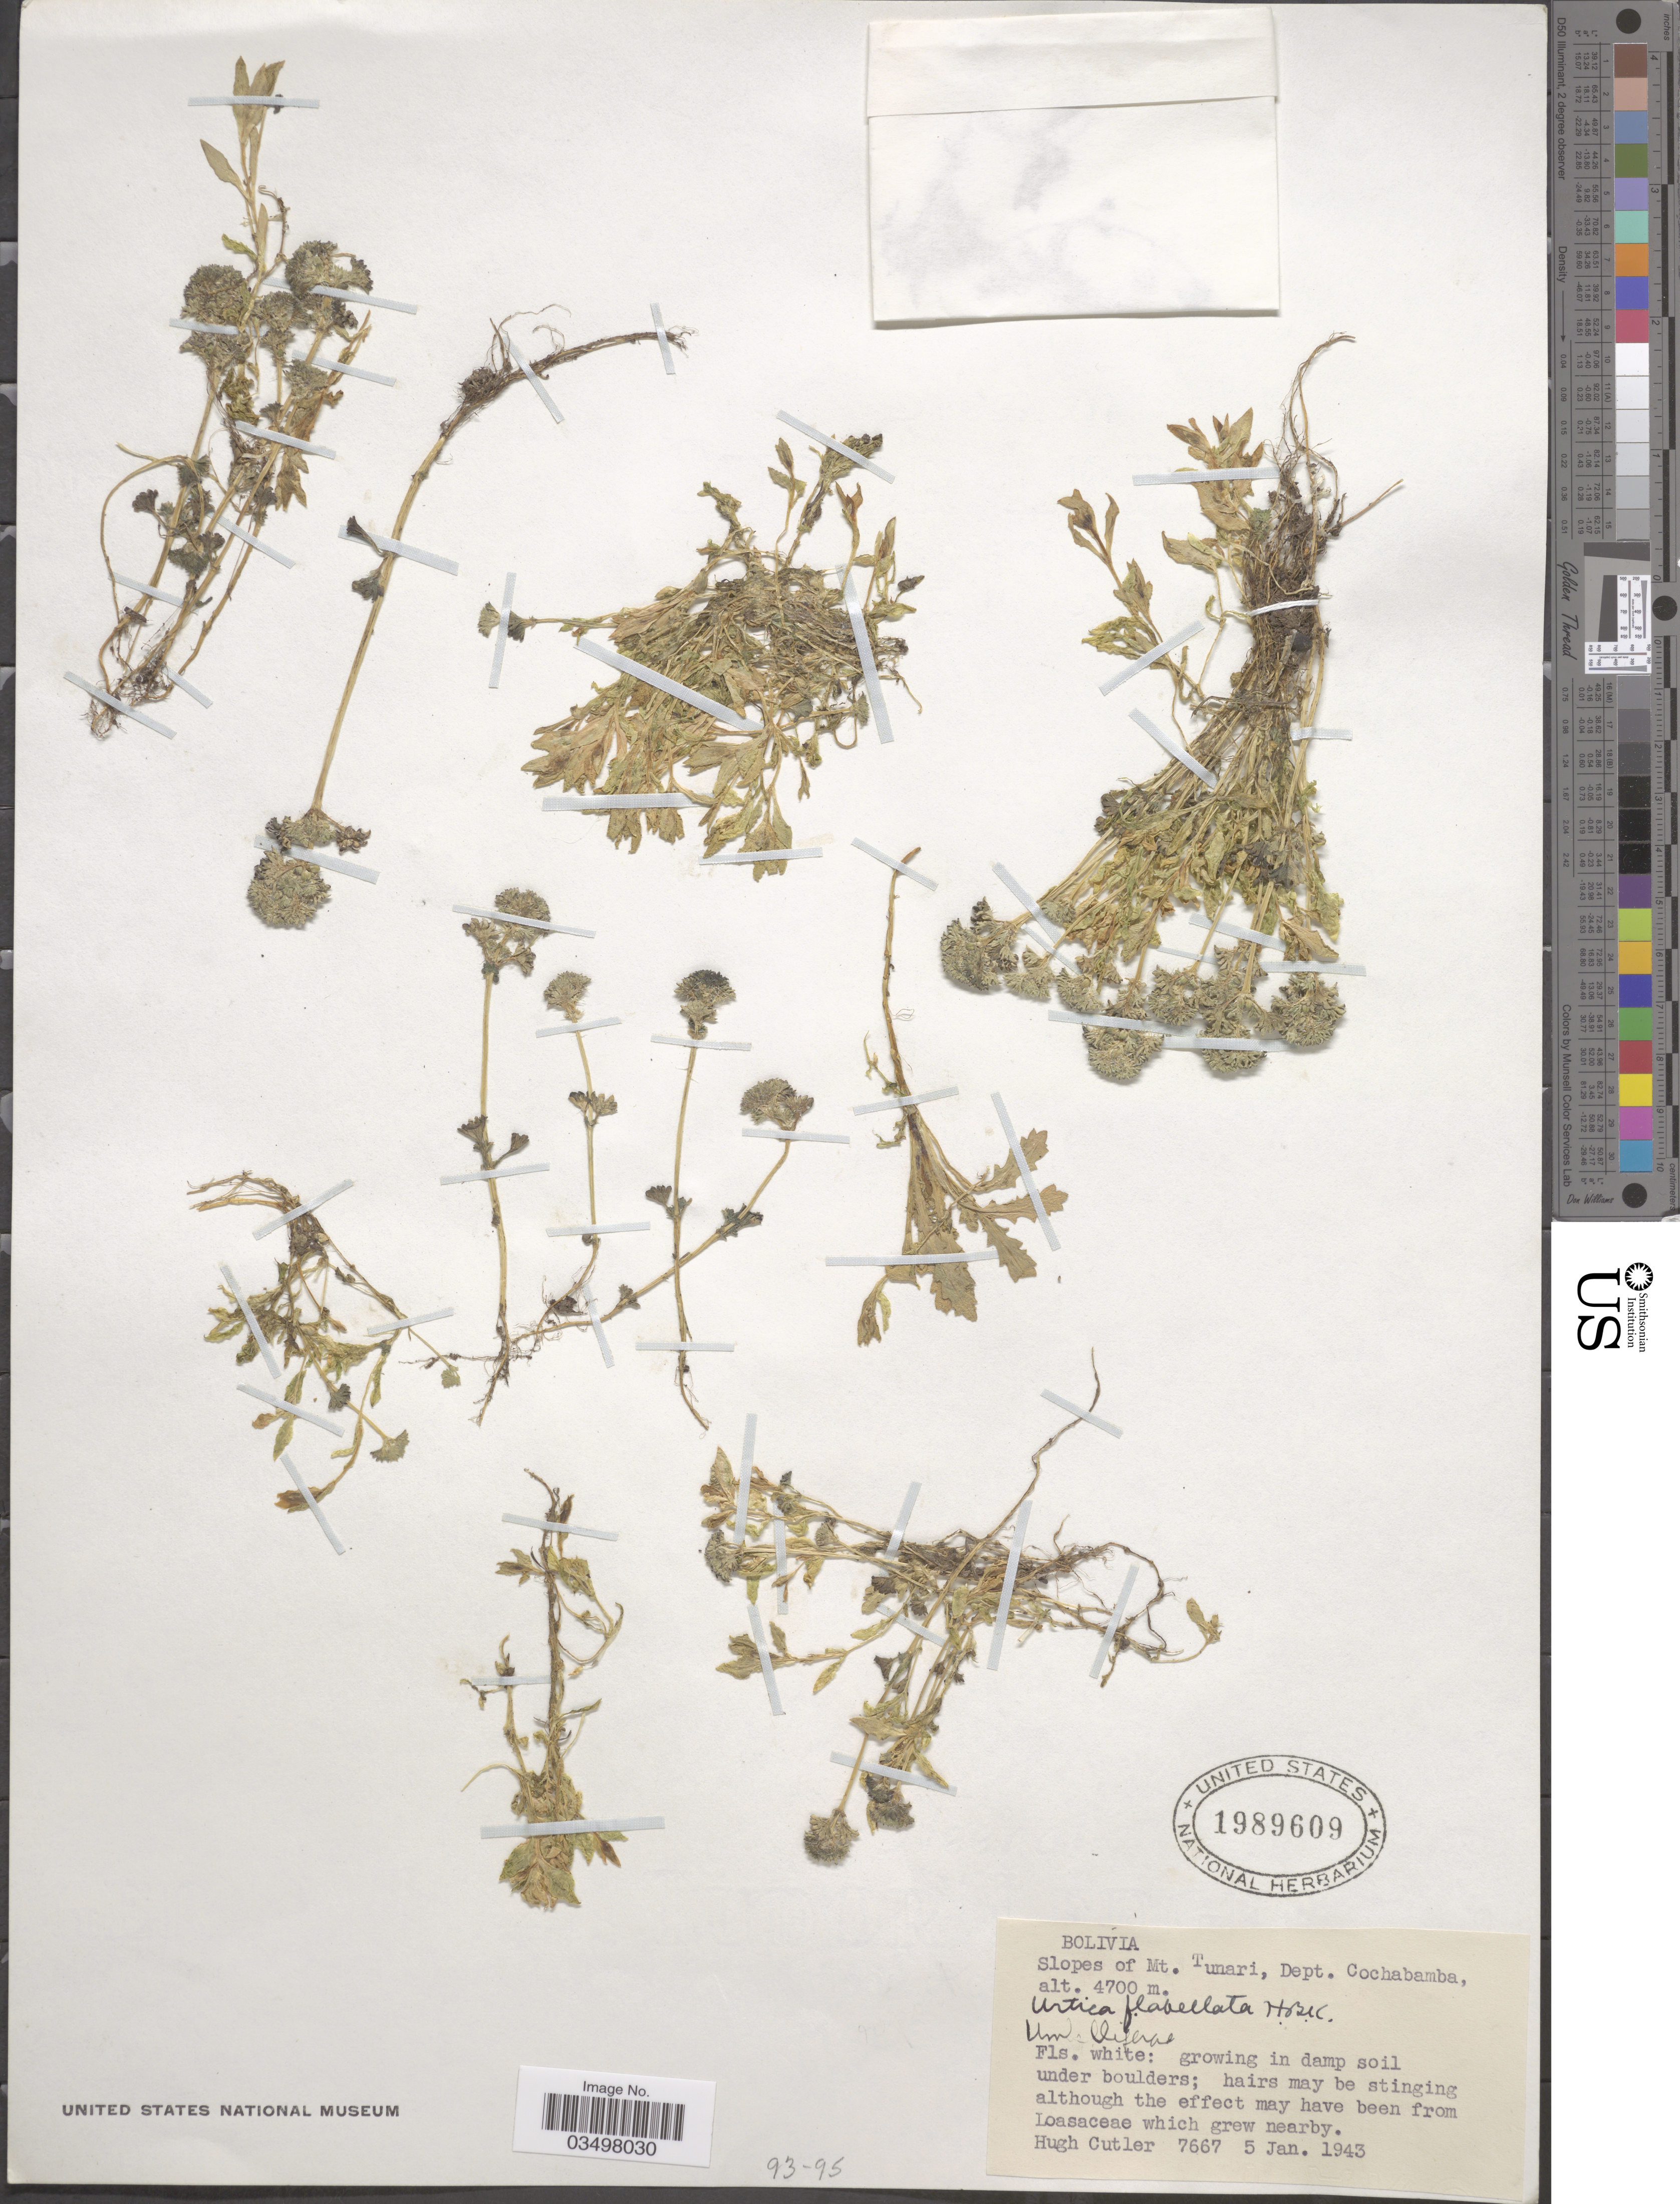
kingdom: Plantae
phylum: Tracheophyta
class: Magnoliopsida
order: Rosales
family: Urticaceae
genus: Urtica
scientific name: Urtica flabellata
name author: Kunth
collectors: H. C. Cutler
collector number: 7667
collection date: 1943-01-05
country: Bolivia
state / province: Cochabamba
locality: Slopes of Mt. Tunari, Dept. Cochabamba.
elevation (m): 4700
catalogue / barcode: US 1989609